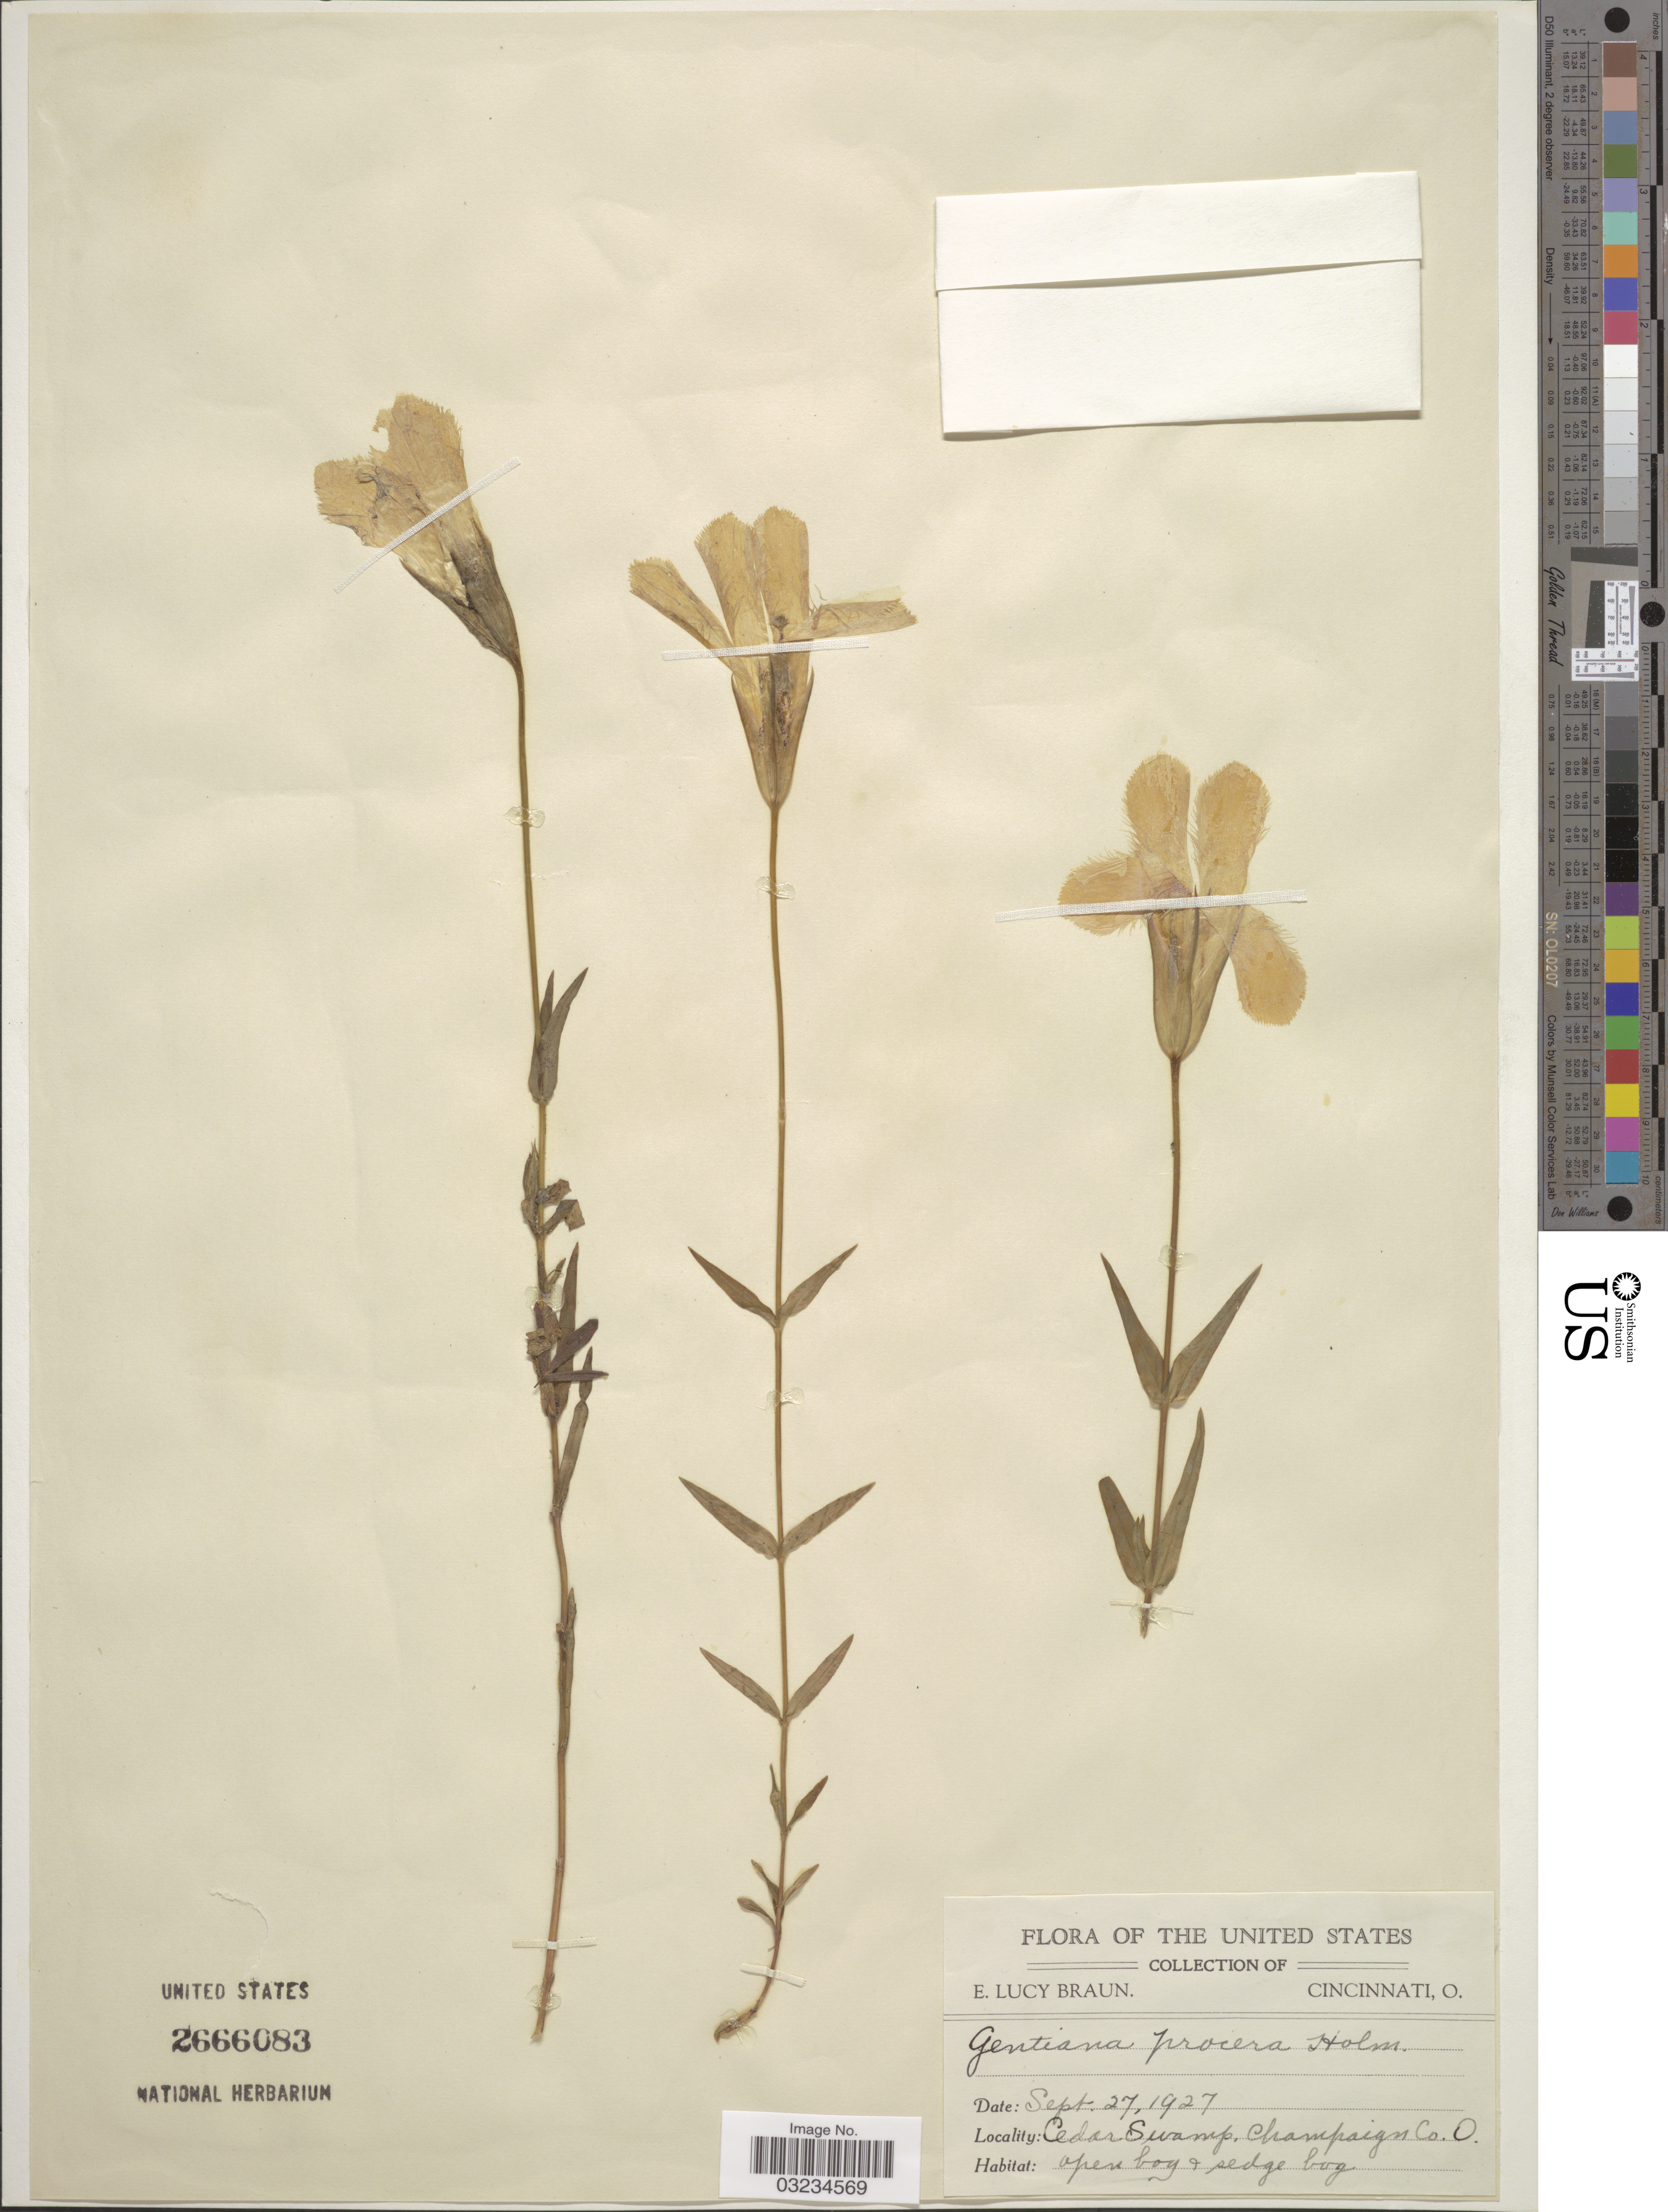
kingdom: Plantae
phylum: Tracheophyta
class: Magnoliopsida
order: Gentianales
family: Gentianaceae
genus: Gentiana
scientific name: Gentiana procera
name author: Holm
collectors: E. Braun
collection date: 1927-09-27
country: United States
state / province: Ohio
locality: Cedar Swamp, Champaign Co.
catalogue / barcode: US 2666083